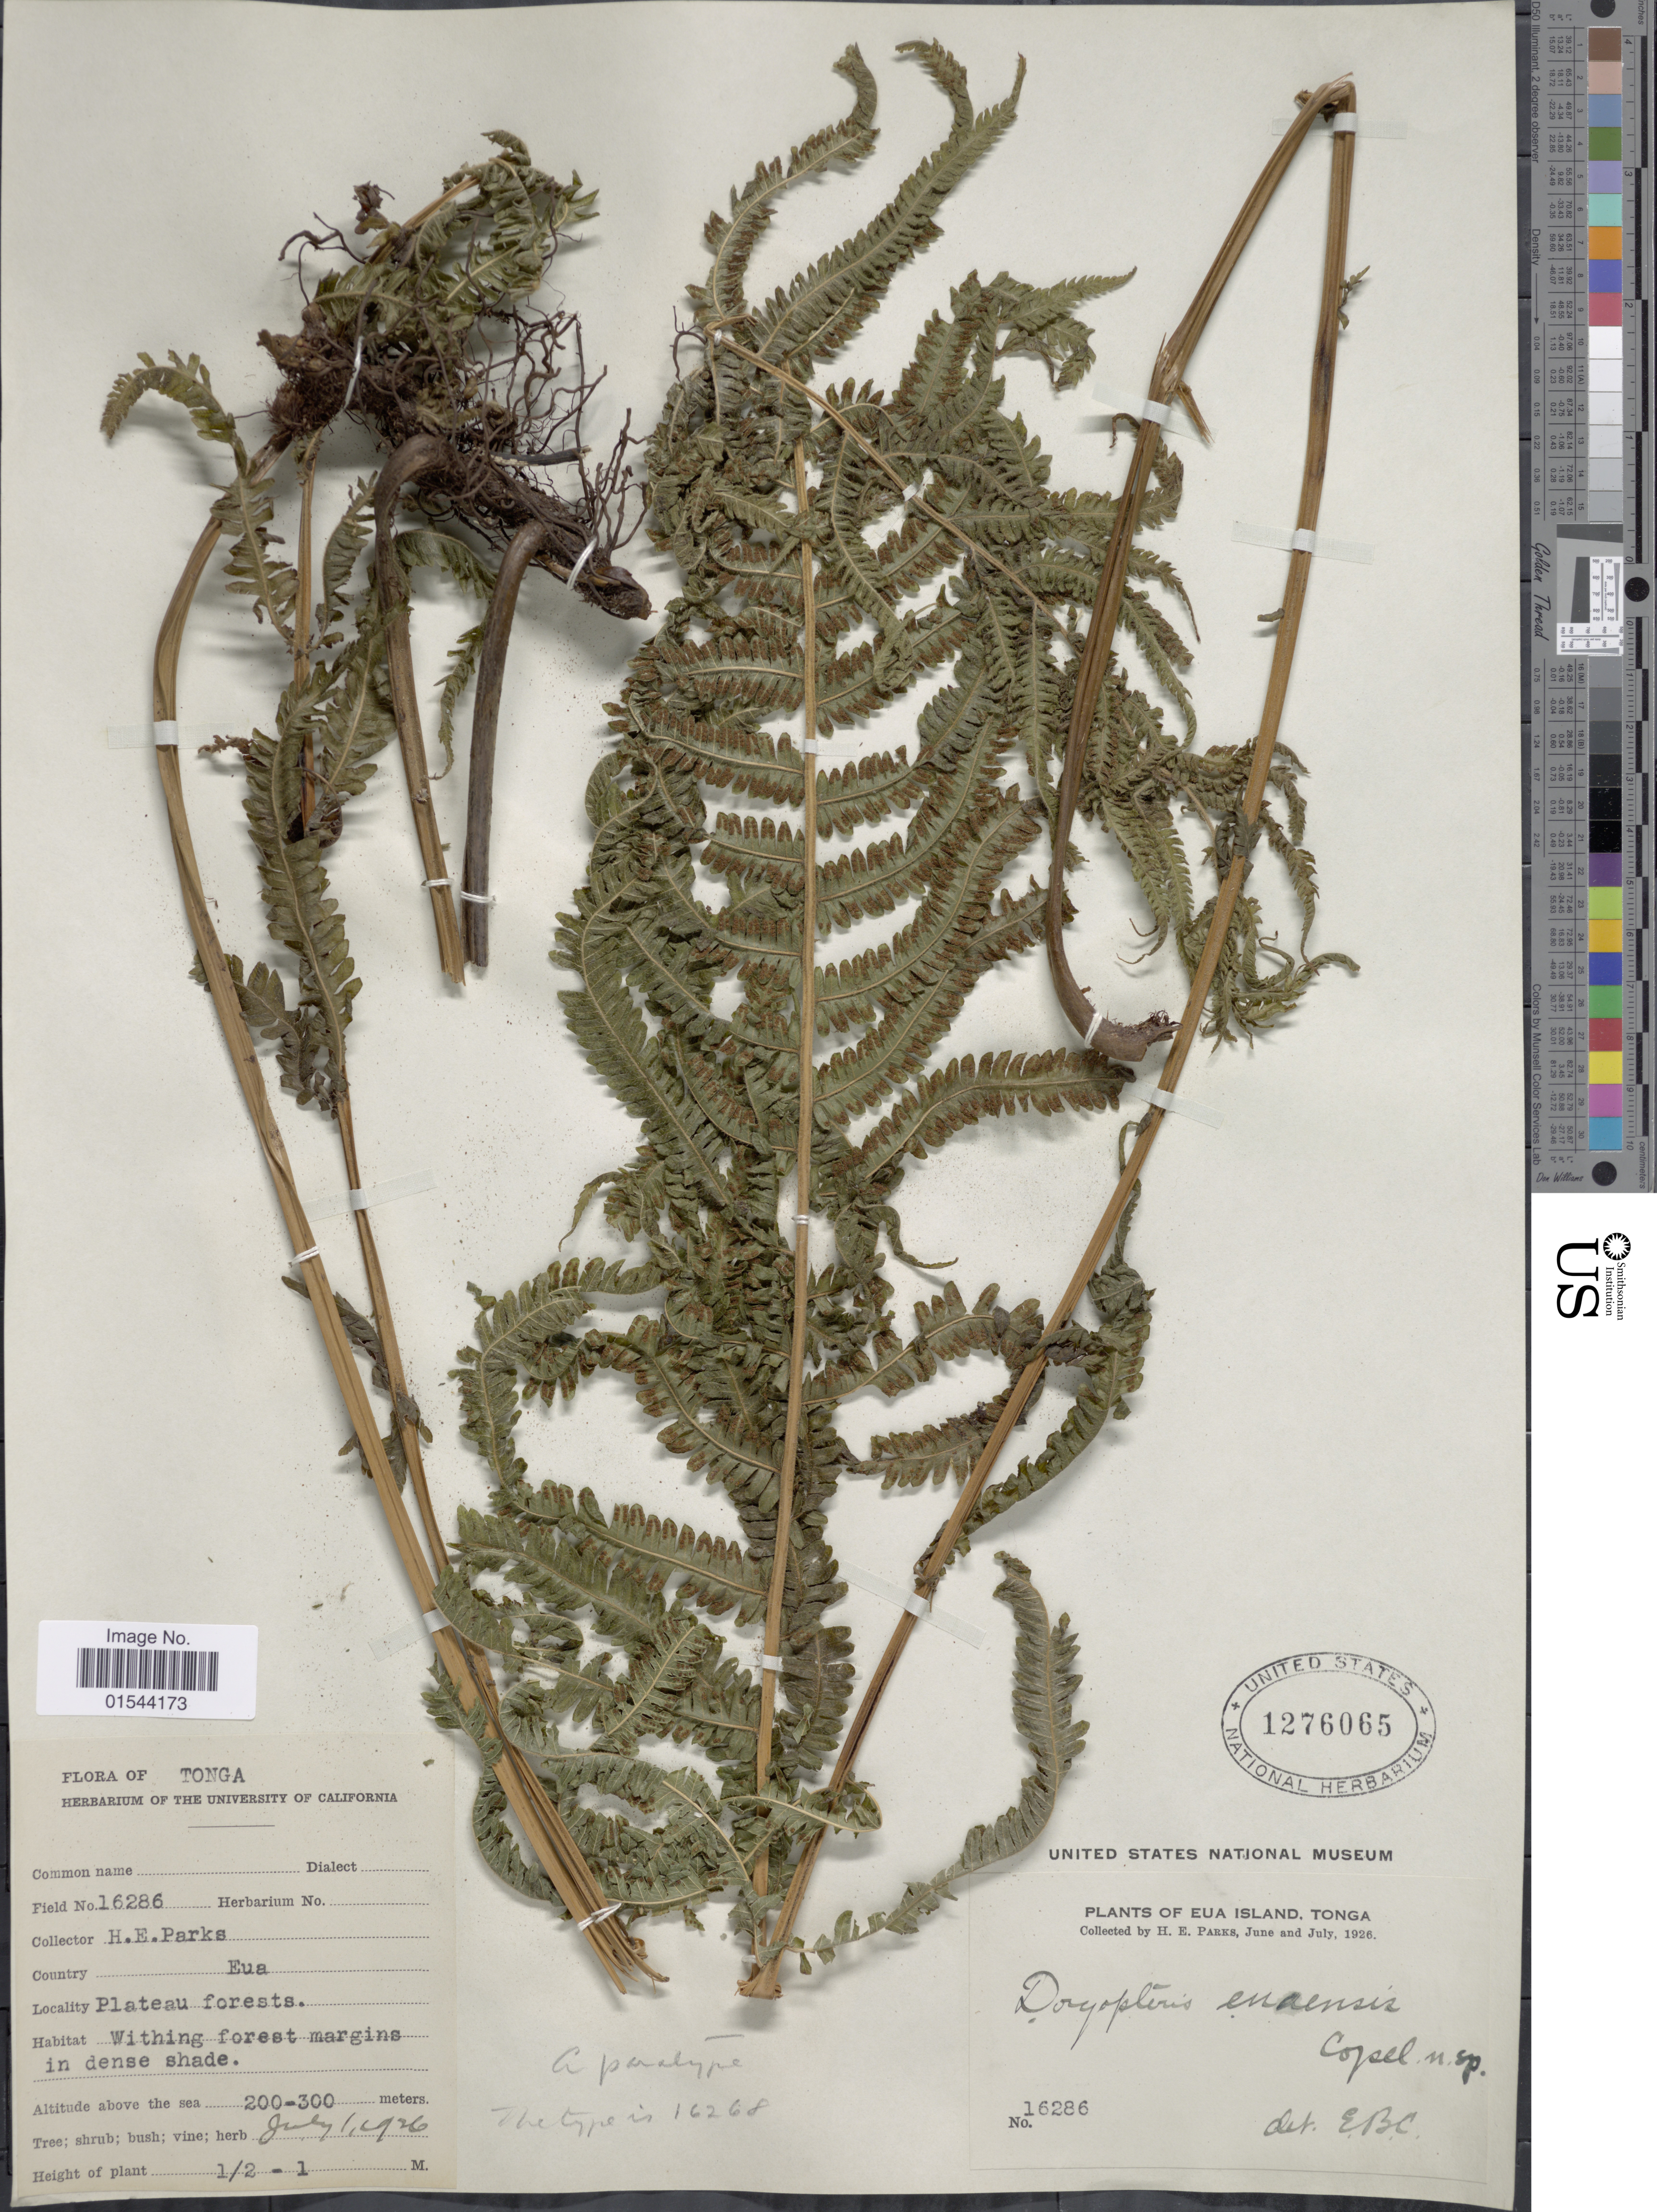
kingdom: Plantae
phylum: Tracheophyta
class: Polypodiopsida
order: Polypodiales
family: Thelypteridaceae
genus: Christella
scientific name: Christella harveyi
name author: (Mett.) Holttum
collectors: H. E. Parks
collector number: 16286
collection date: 1926-07-01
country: Tonga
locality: Eua, Plateau forest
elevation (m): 200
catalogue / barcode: US 1276065